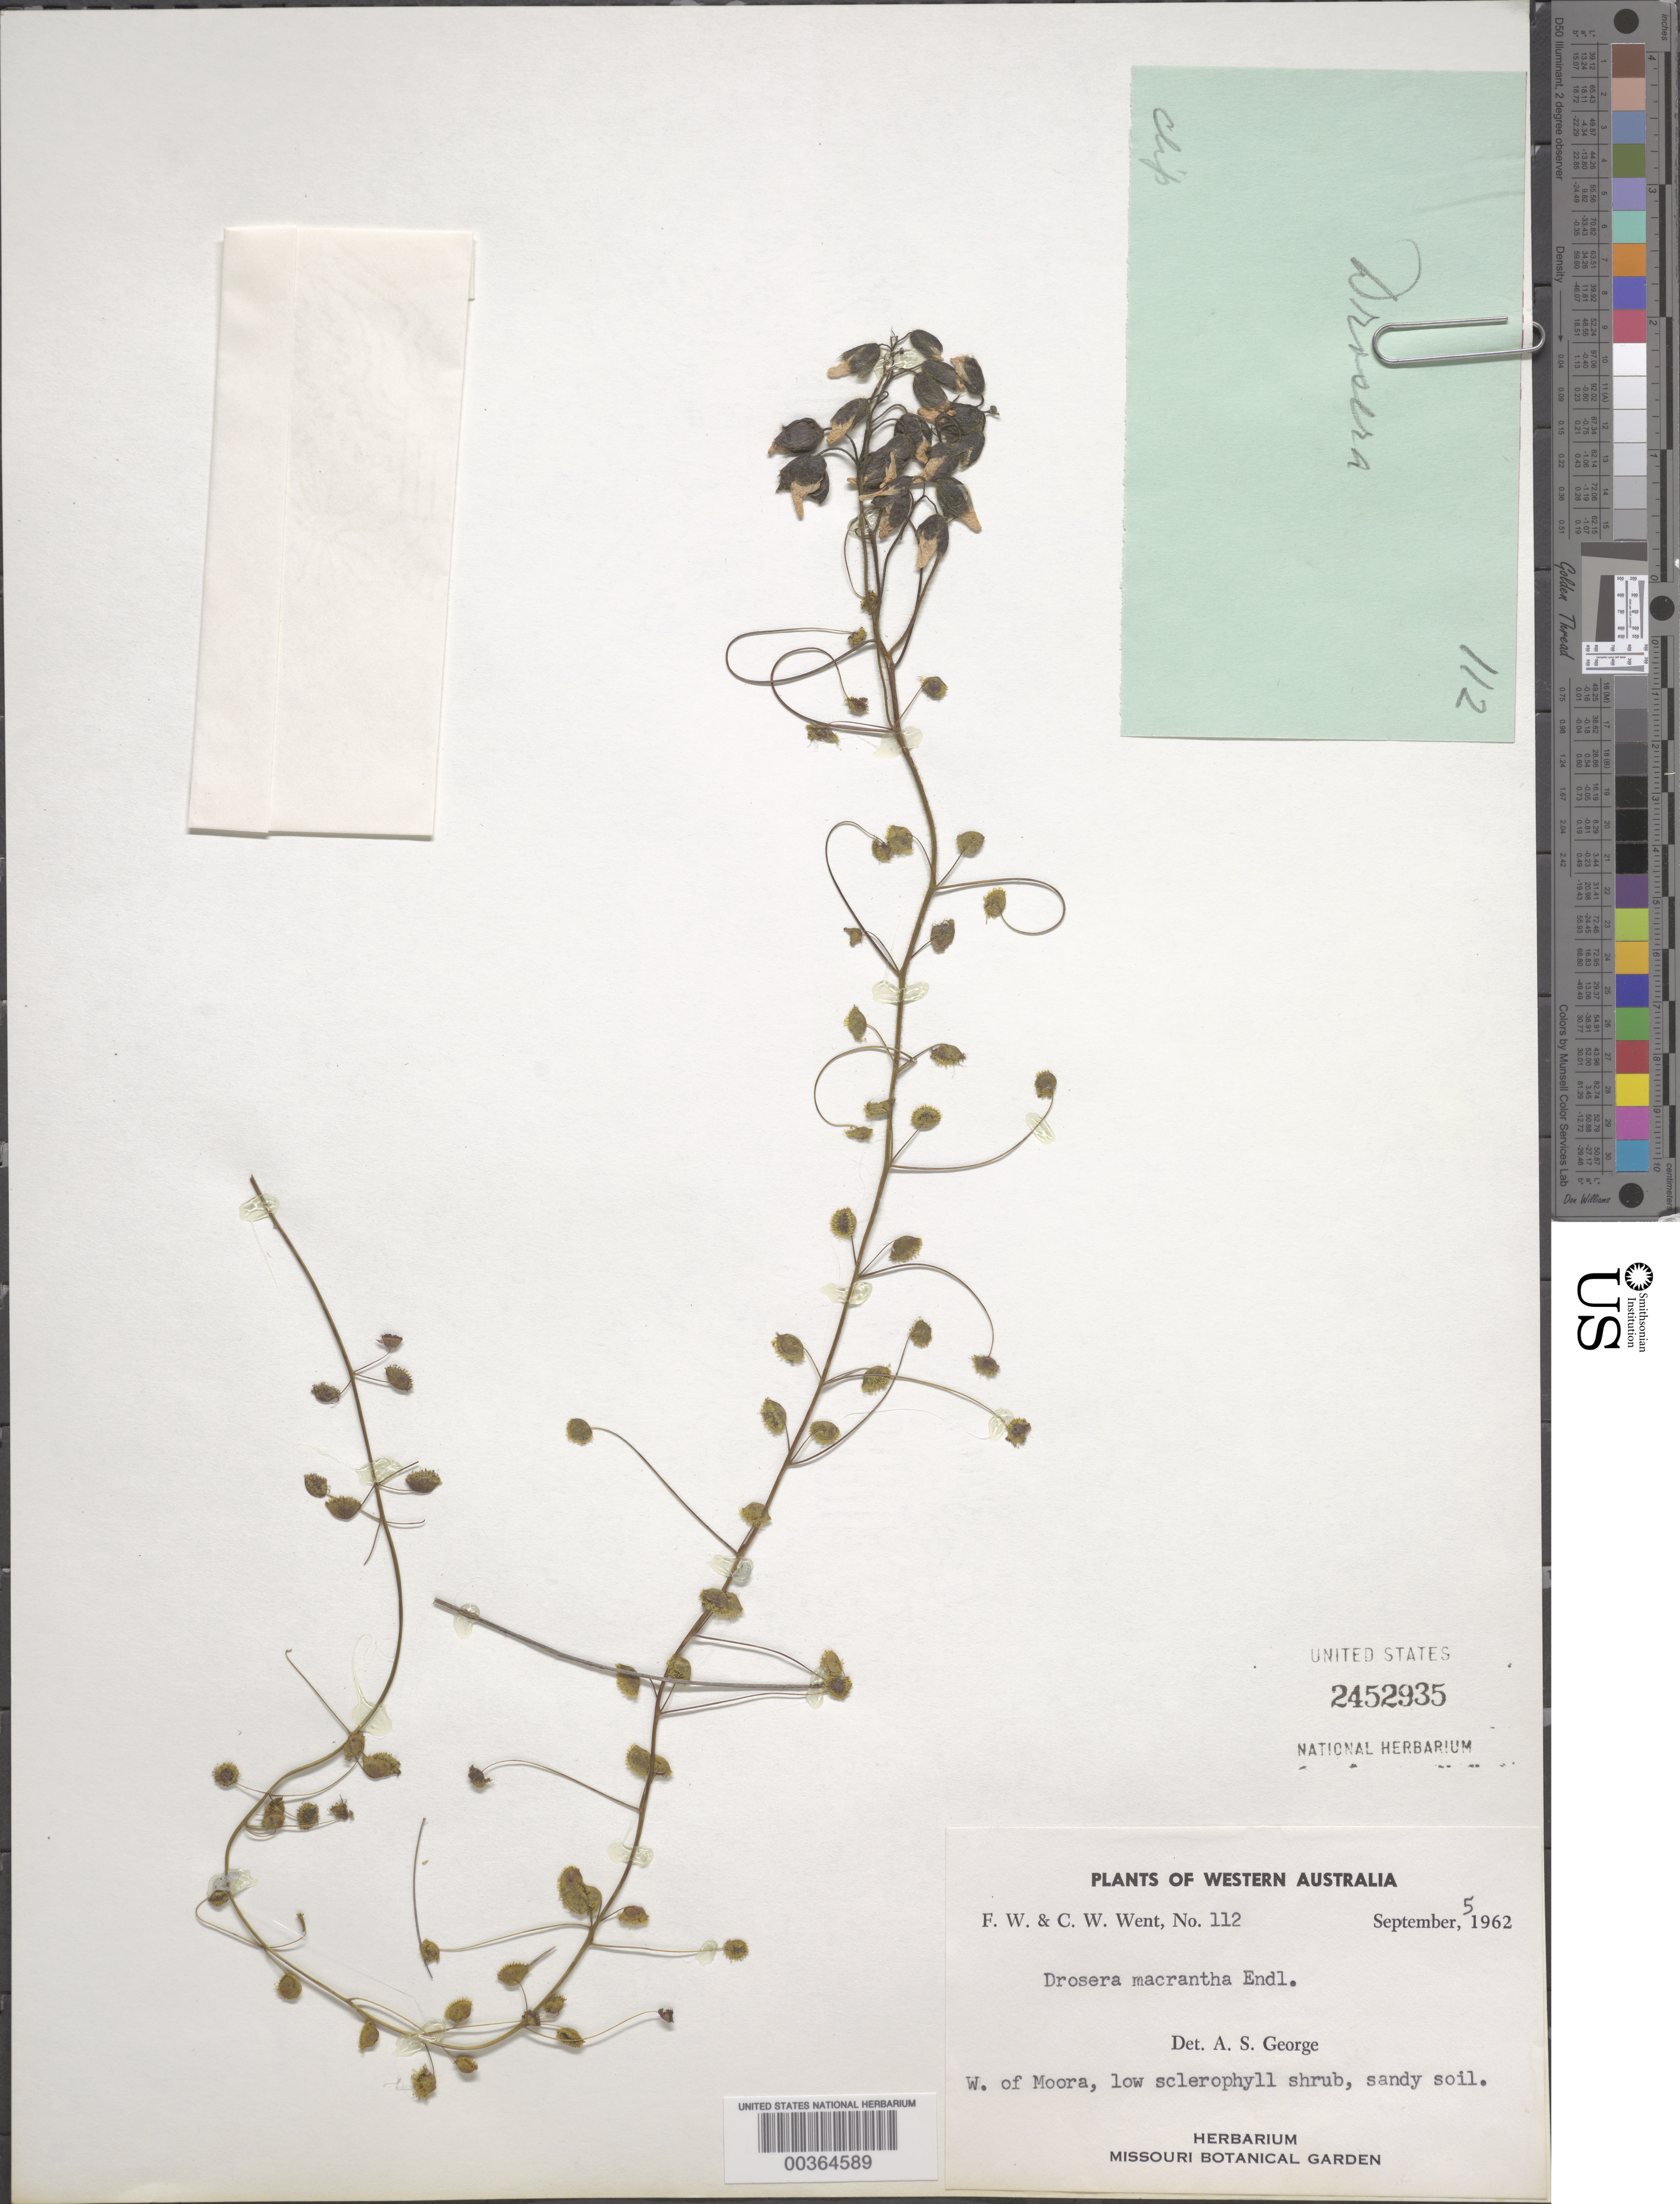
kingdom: Plantae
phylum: Tracheophyta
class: Magnoliopsida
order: Caryophyllales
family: Droseraceae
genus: Drosera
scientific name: Drosera macrantha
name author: Endl.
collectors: F. W. Went & C. W. Went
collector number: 112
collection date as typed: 05 Sep 1962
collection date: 1962-09-05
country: Australia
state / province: Western Australia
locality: W of moora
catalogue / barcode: US 2452935